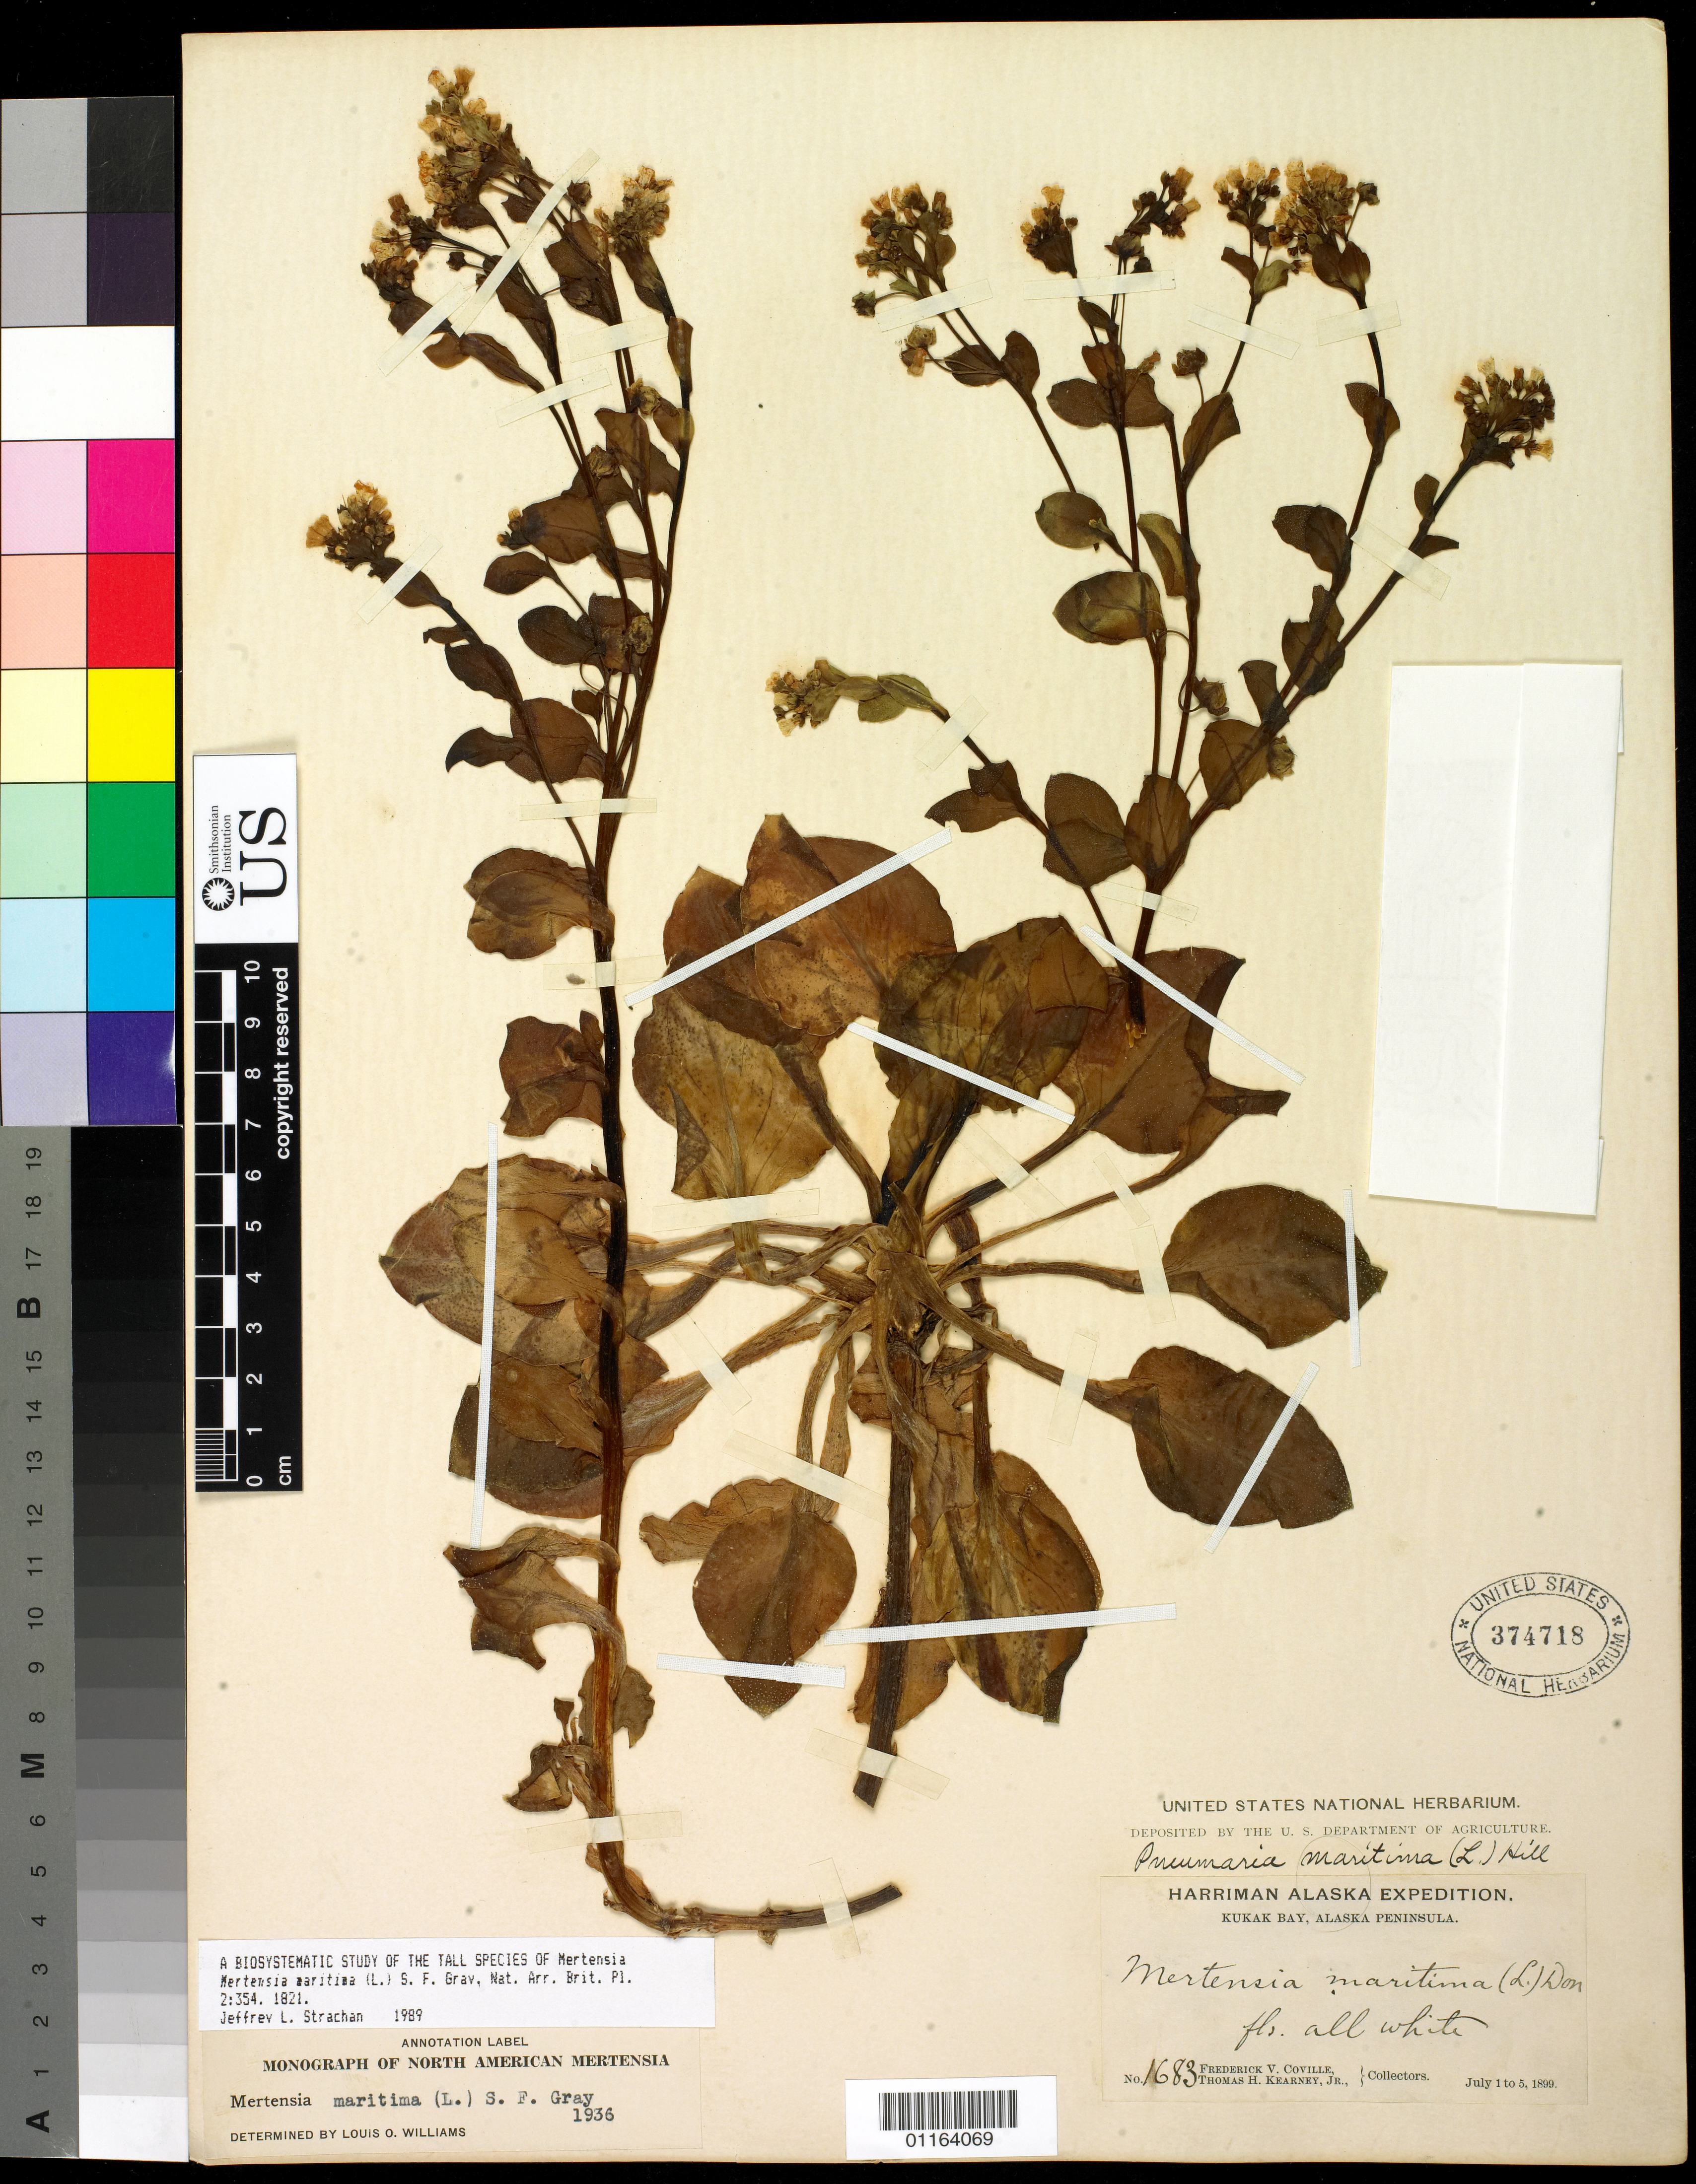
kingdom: Plantae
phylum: Tracheophyta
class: Magnoliopsida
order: Boraginales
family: Boraginaceae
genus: Mertensia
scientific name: Mertensia maritima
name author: (L.) S.F. Gray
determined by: Williams, Louis O.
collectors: F. V. Coville & T. H. Kearney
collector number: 1638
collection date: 1899-07-01/1899-07-05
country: United States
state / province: Alaska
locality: Kukak Bay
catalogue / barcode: US 374718